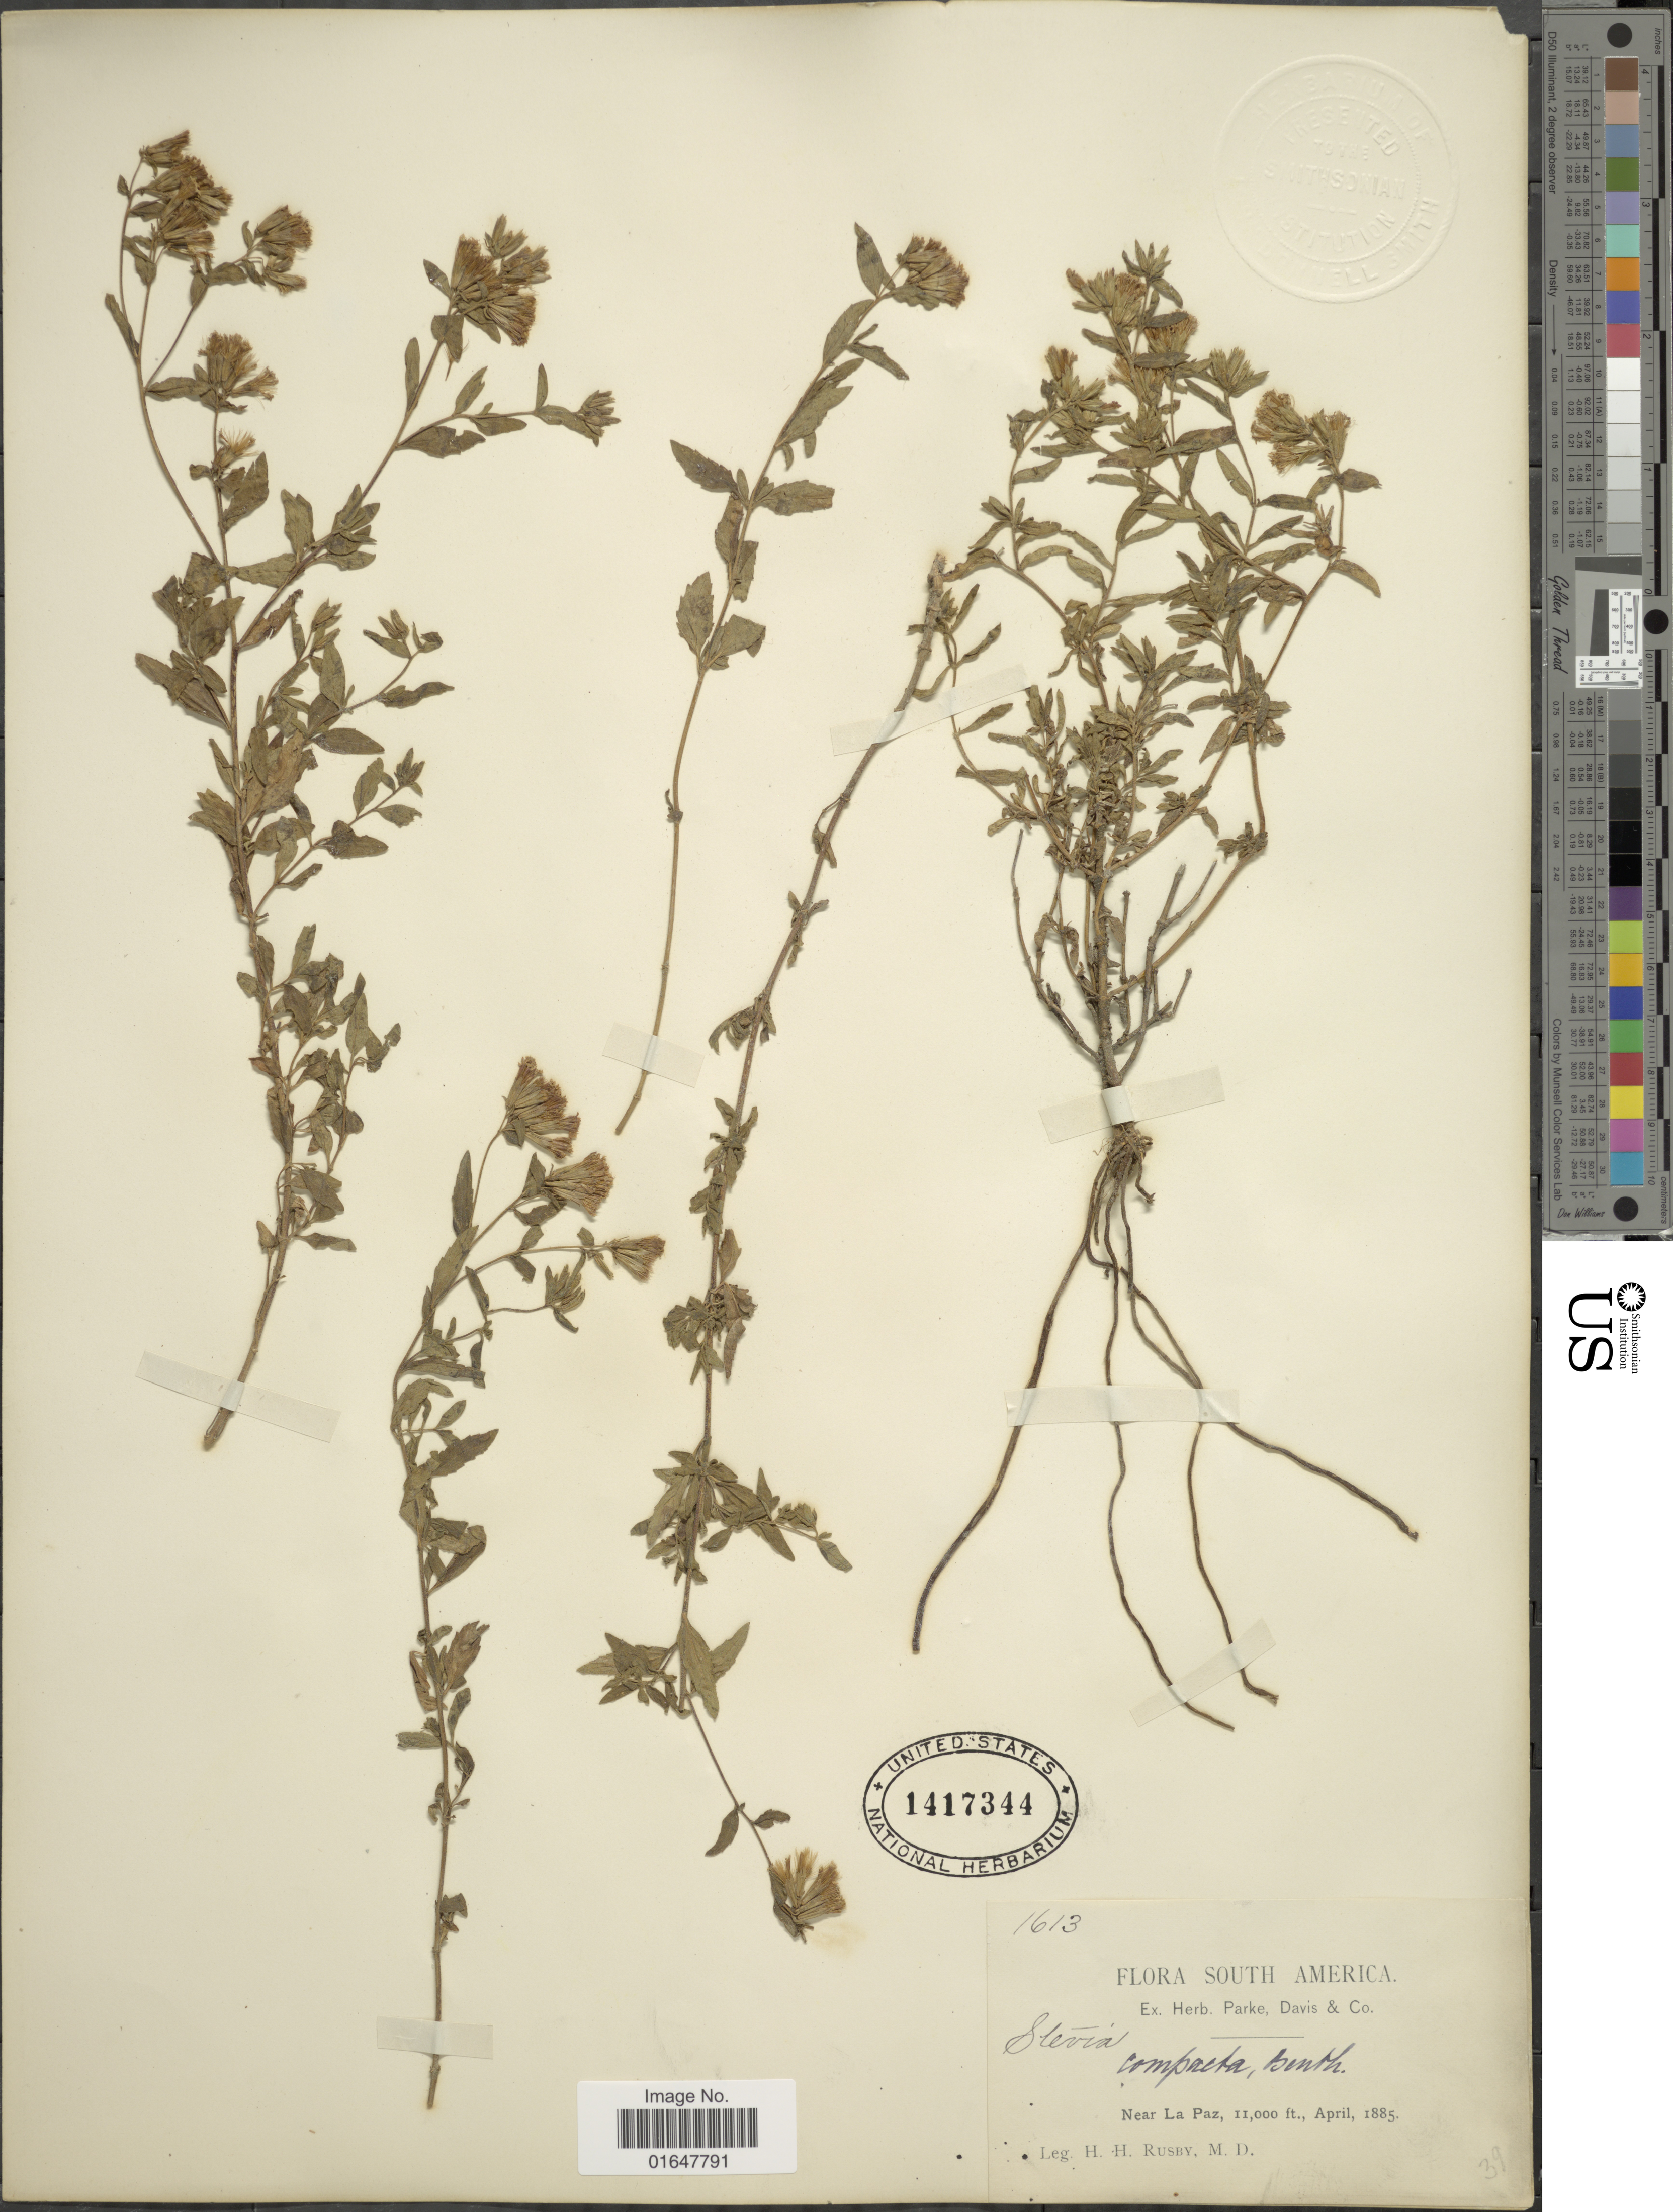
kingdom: Plantae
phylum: Tracheophyta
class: Magnoliopsida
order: Asterales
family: Asteraceae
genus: Stevia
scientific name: Stevia bangii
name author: Rusby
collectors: H. H. Rusby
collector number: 1613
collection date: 1885-04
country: Bolivia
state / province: La Paz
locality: Near La Paz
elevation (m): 3353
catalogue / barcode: US 1417344